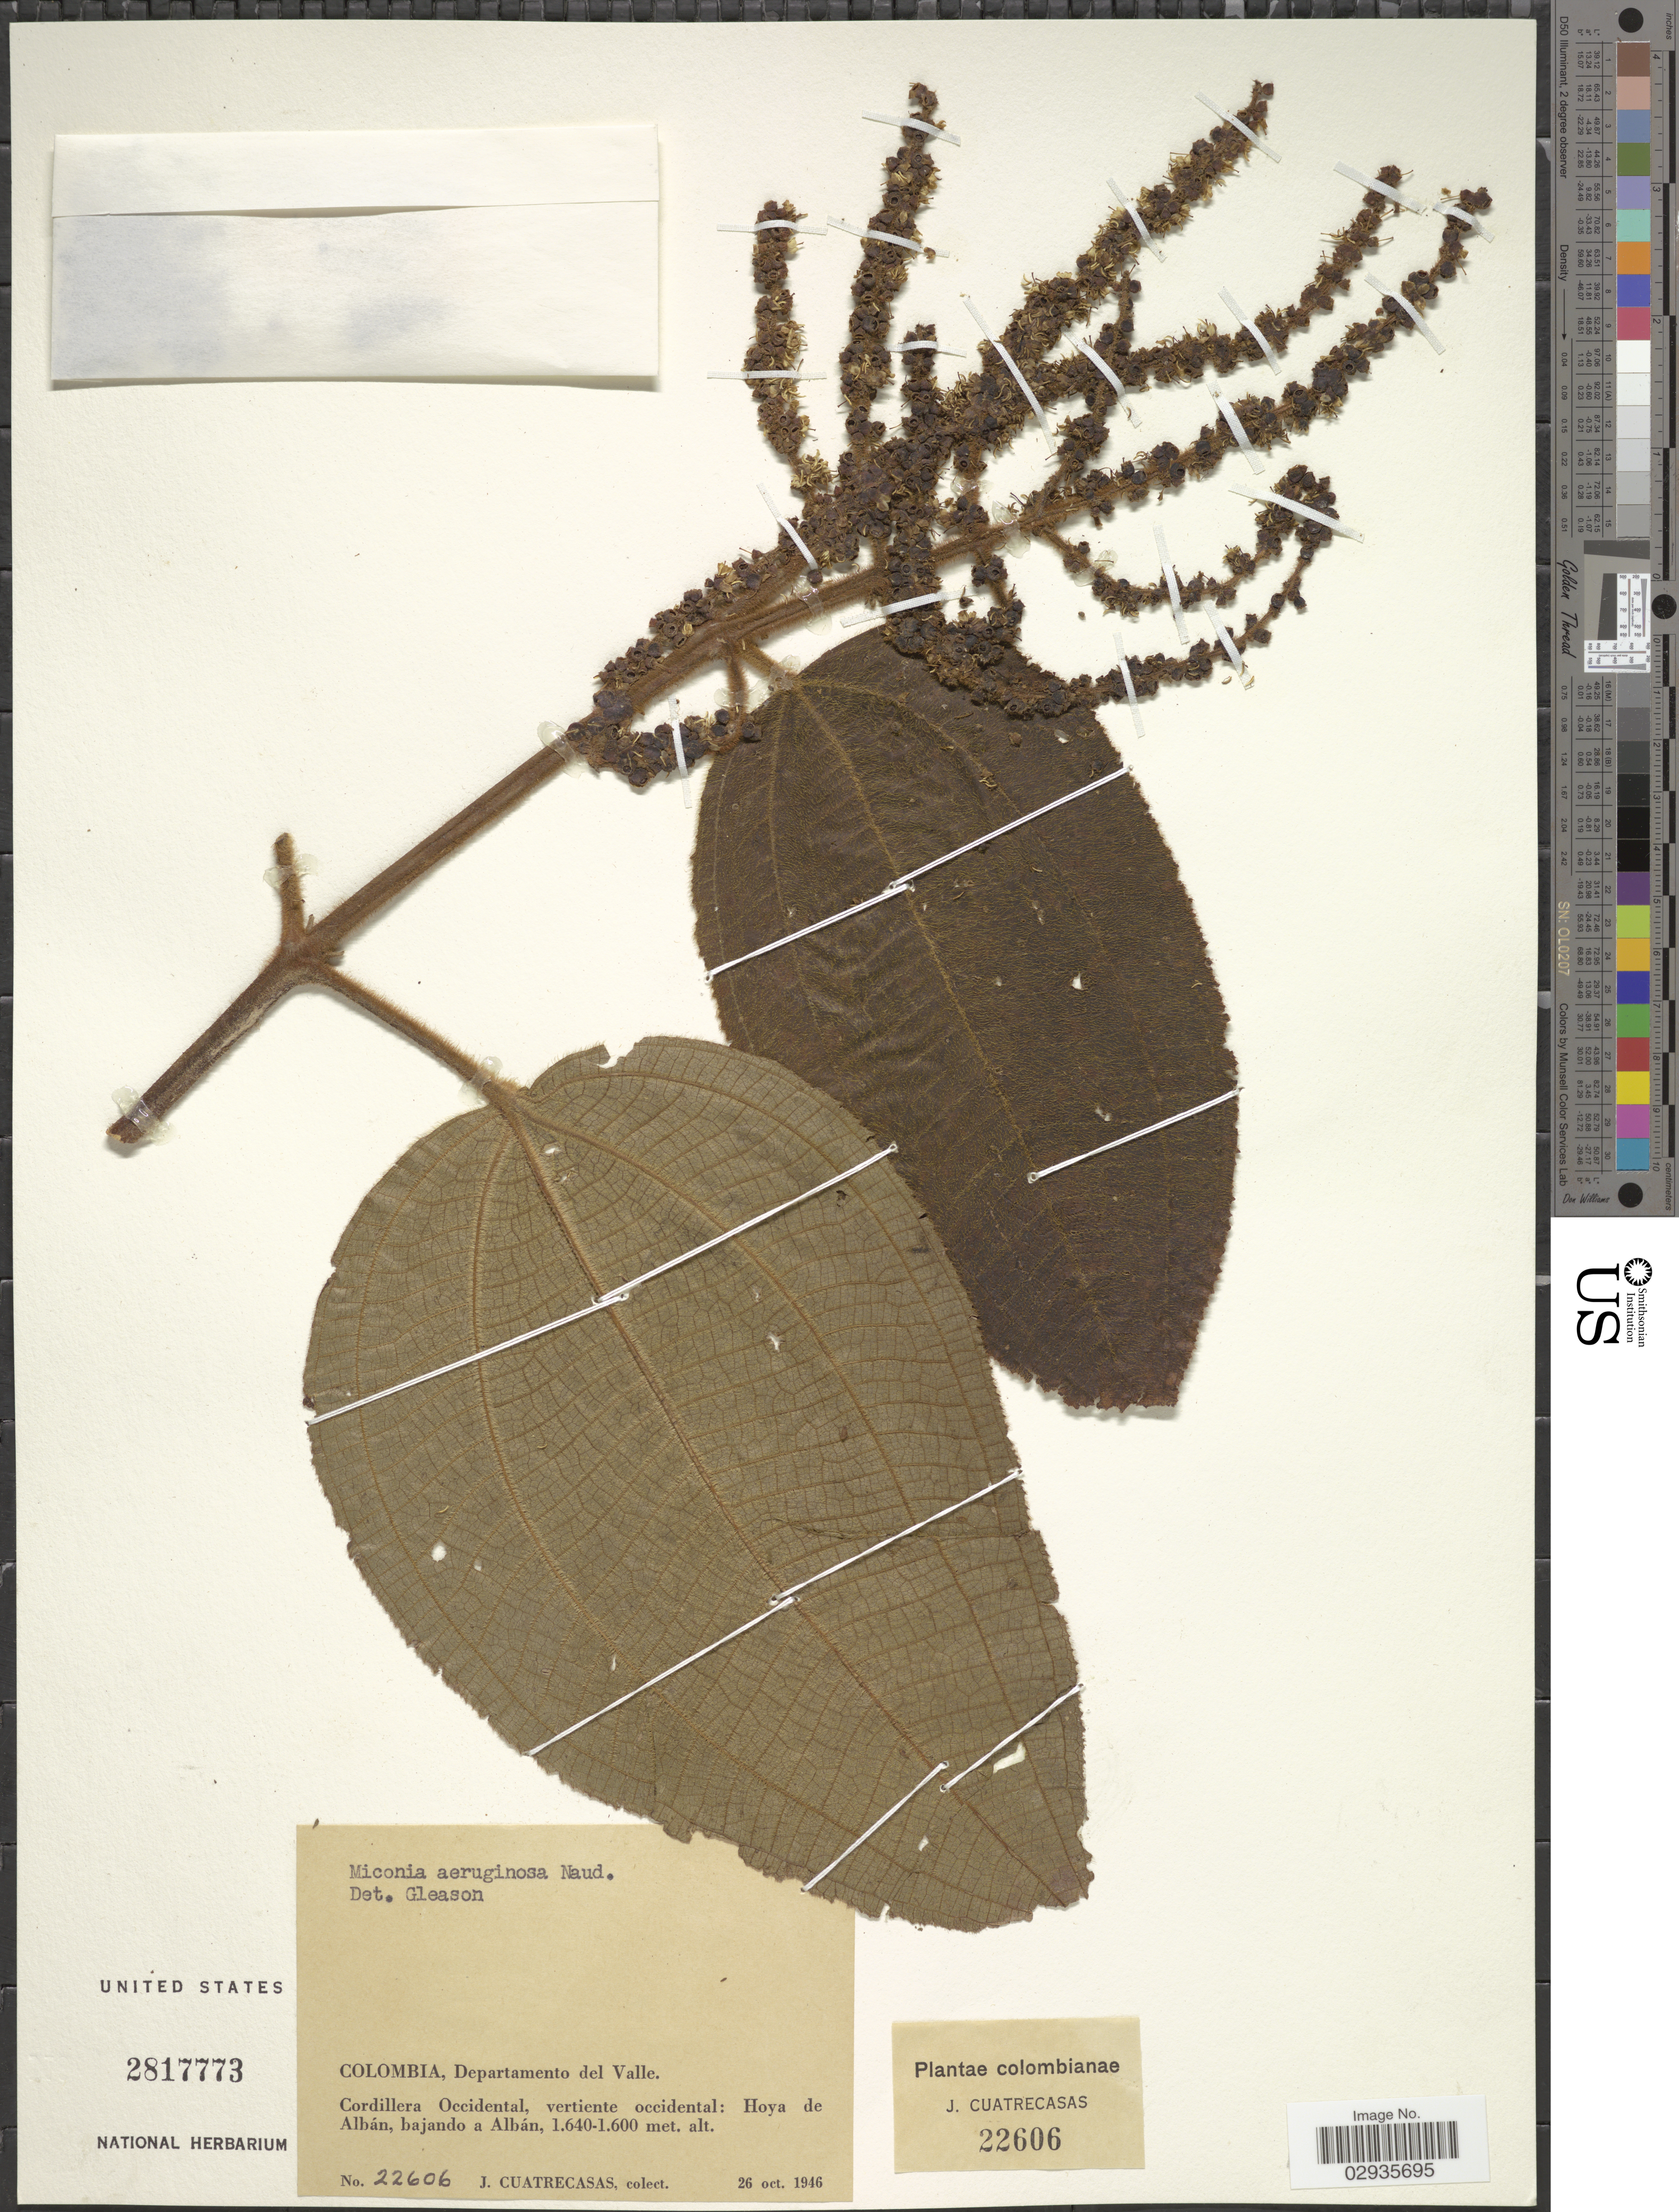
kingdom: Plantae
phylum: Tracheophyta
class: Magnoliopsida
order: Myrtales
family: Melastomataceae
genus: Miconia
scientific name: Miconia aeruginosa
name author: Naudin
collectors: J. Cuatrecasas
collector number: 22606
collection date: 1946-10-26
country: Colombia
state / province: Valle del Cauca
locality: Departamento del Valle. Cordillera Occidental, vertiente occidental: Hoya de Albán, bajando a Albán.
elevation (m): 1600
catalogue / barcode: US 281773